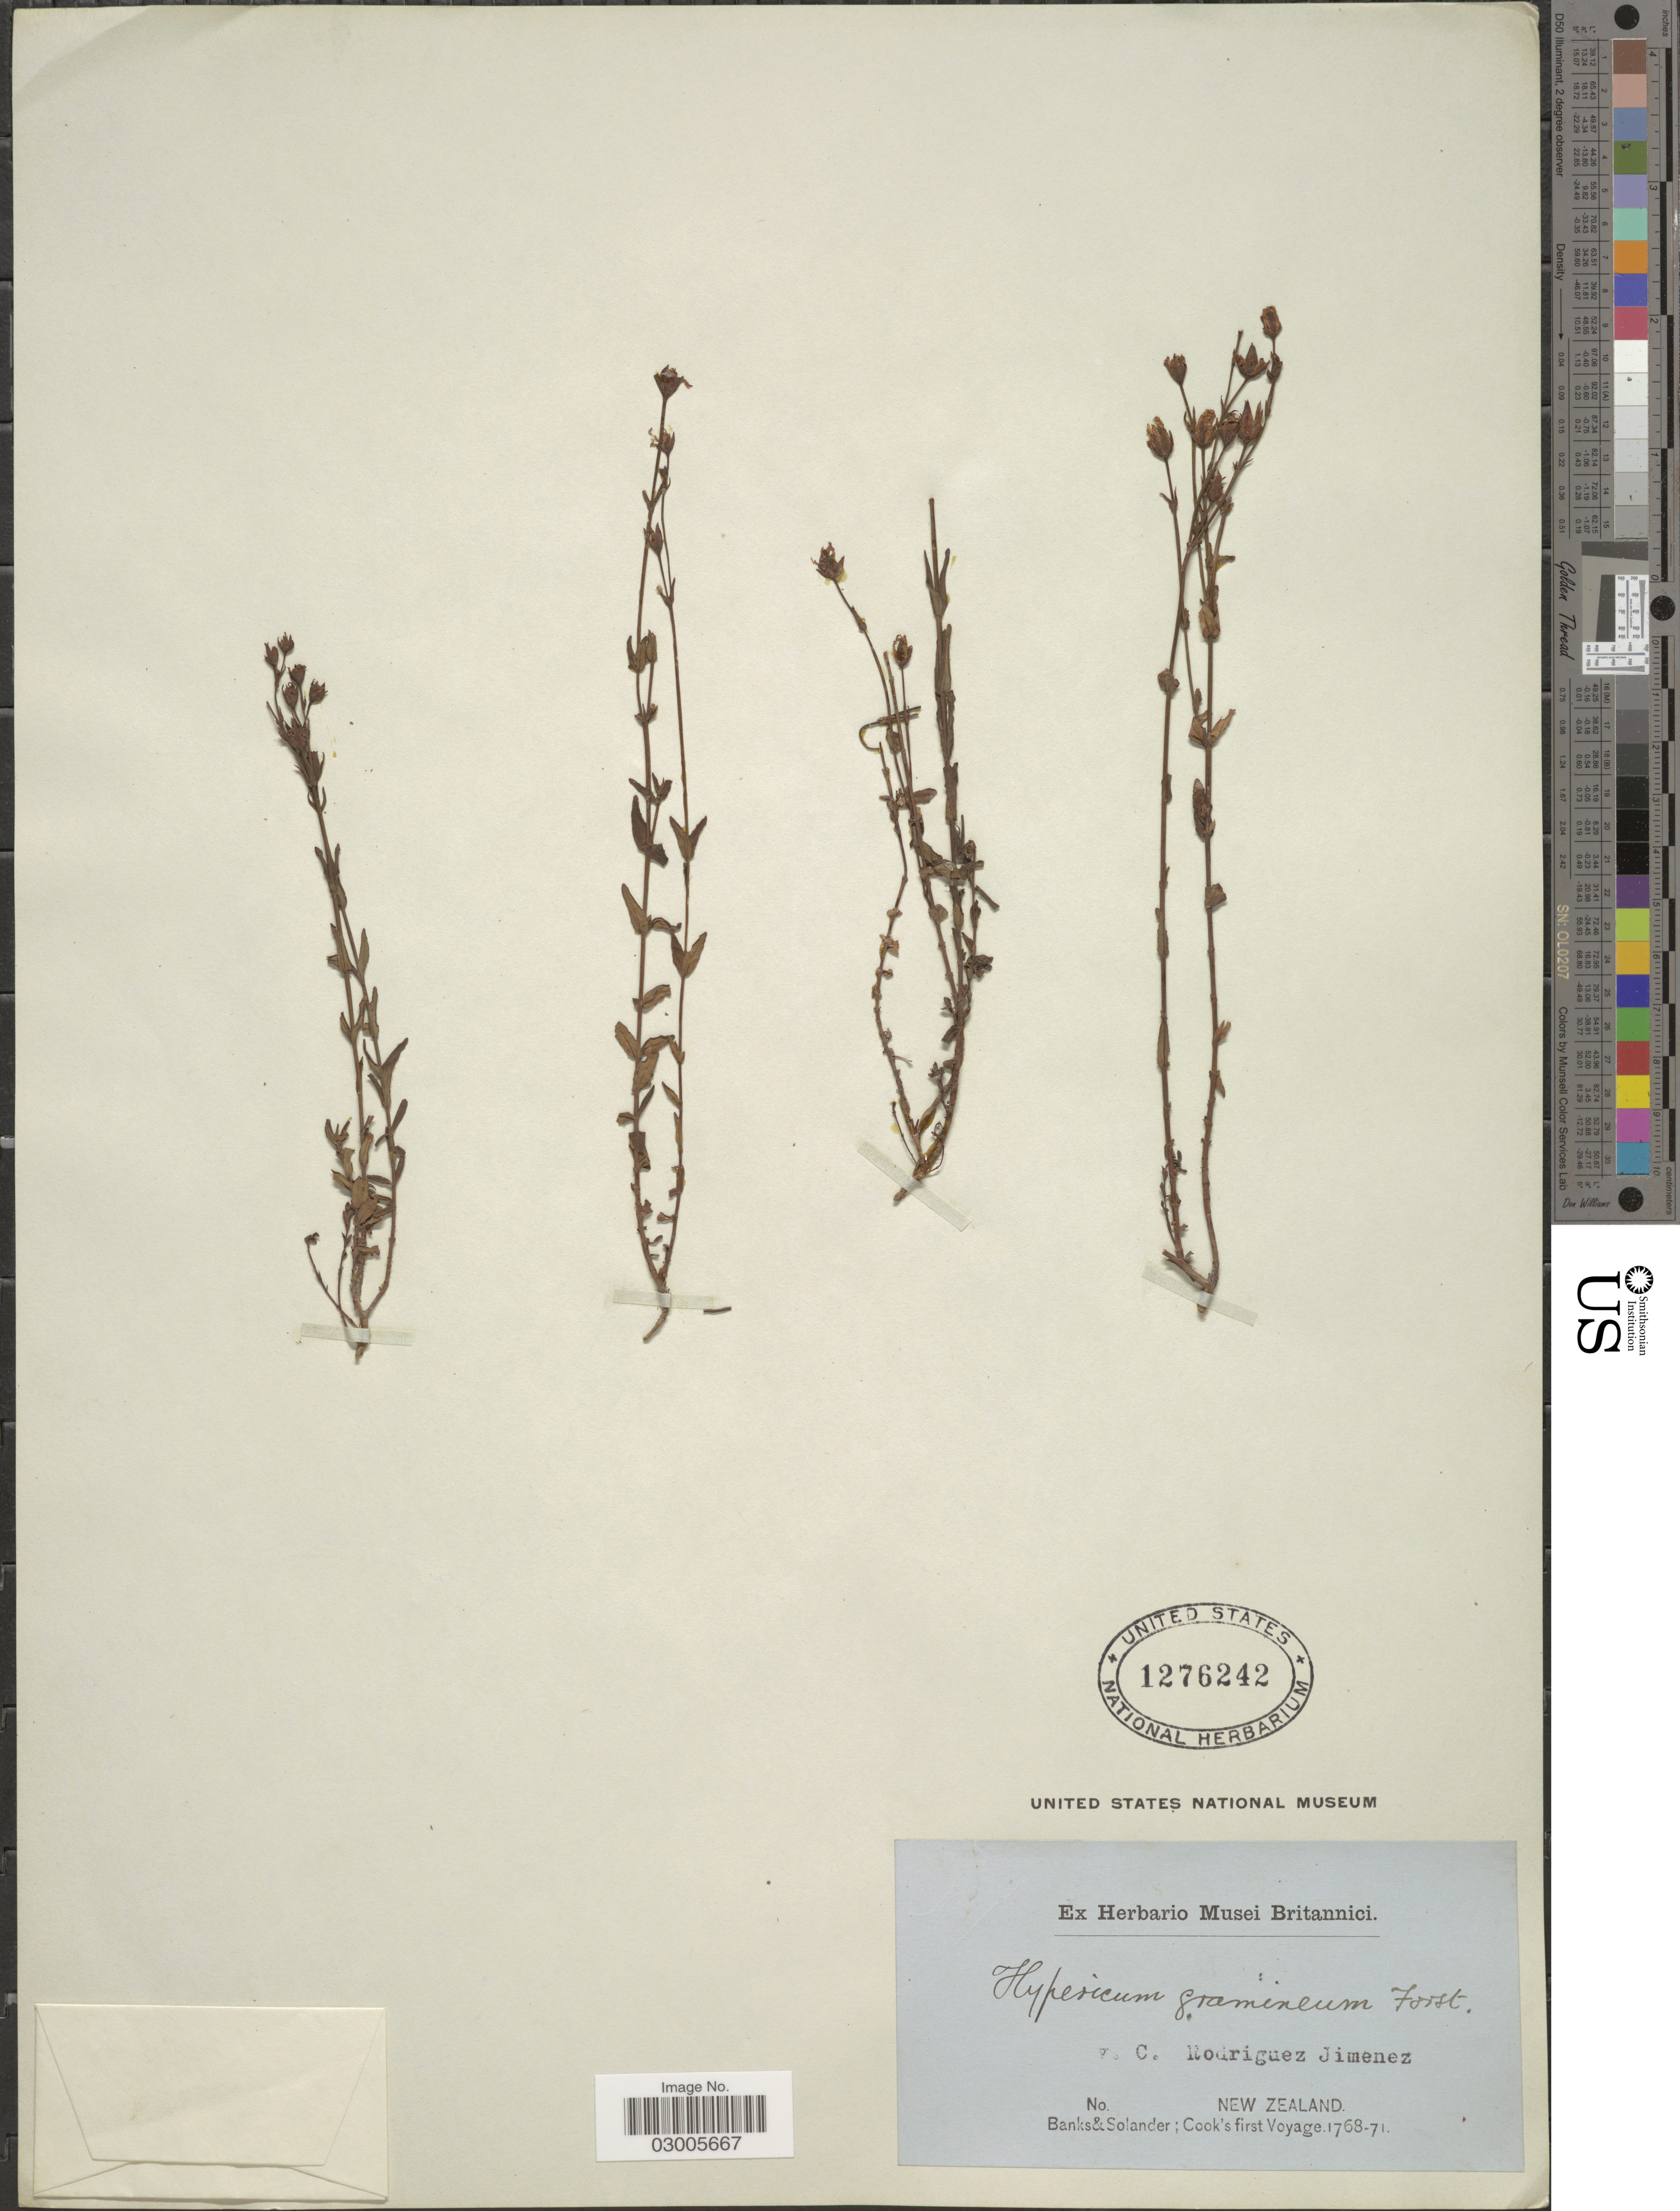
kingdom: Plantae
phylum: Tracheophyta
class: Magnoliopsida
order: Malpighiales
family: Hypericaceae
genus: Hypericum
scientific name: Hypericum gramineum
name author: G. Forst.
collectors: -- Banks, -- Solander & C. Rodríguez Jiménez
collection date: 1768/1771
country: New Zealand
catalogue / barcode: US 1276242